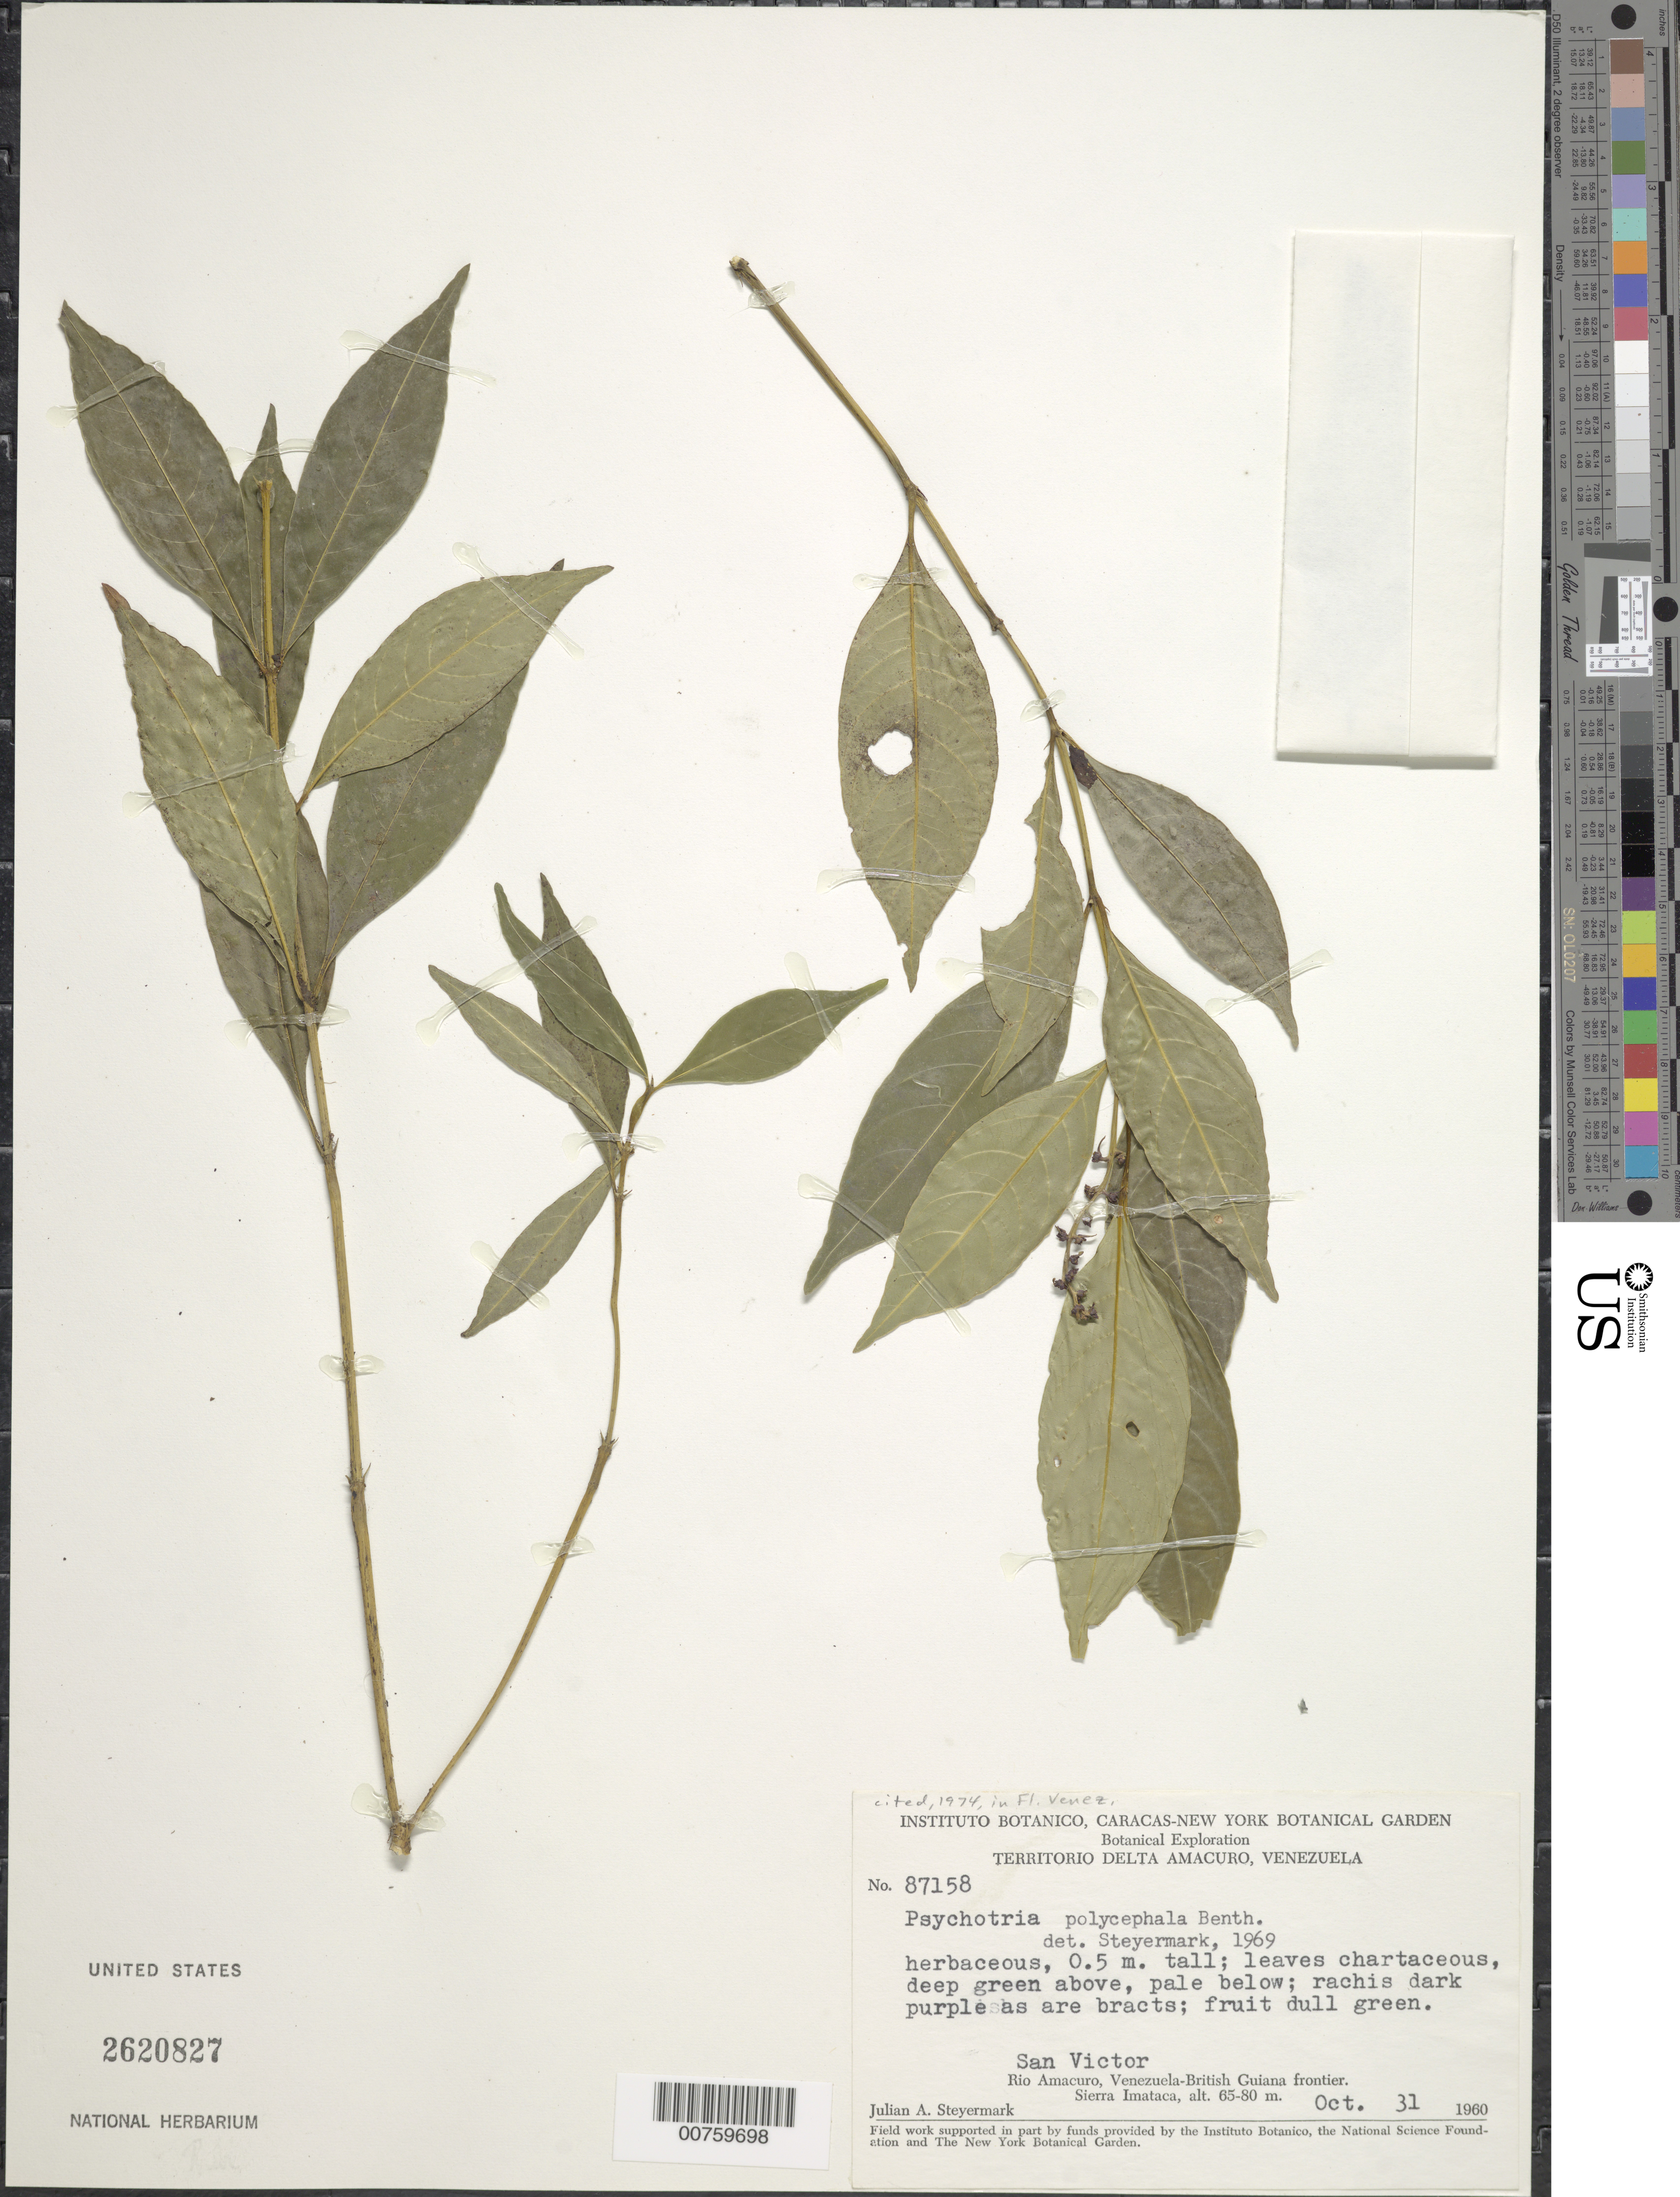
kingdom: Plantae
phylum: Tracheophyta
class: Magnoliopsida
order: Gentianales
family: Rubiaceae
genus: Psychotria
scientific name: Psychotria polycephala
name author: Benth.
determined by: Steyermark, Julian A., (VEN)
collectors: J. Steyermark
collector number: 87158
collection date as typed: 31-Oct-60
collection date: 1960-10-31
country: Venezuela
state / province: Delta Amacuro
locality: San Victor, Río Amacuro, Venezuela-British Guiana frontier, Sierra Imataca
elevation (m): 65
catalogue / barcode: US 2620827